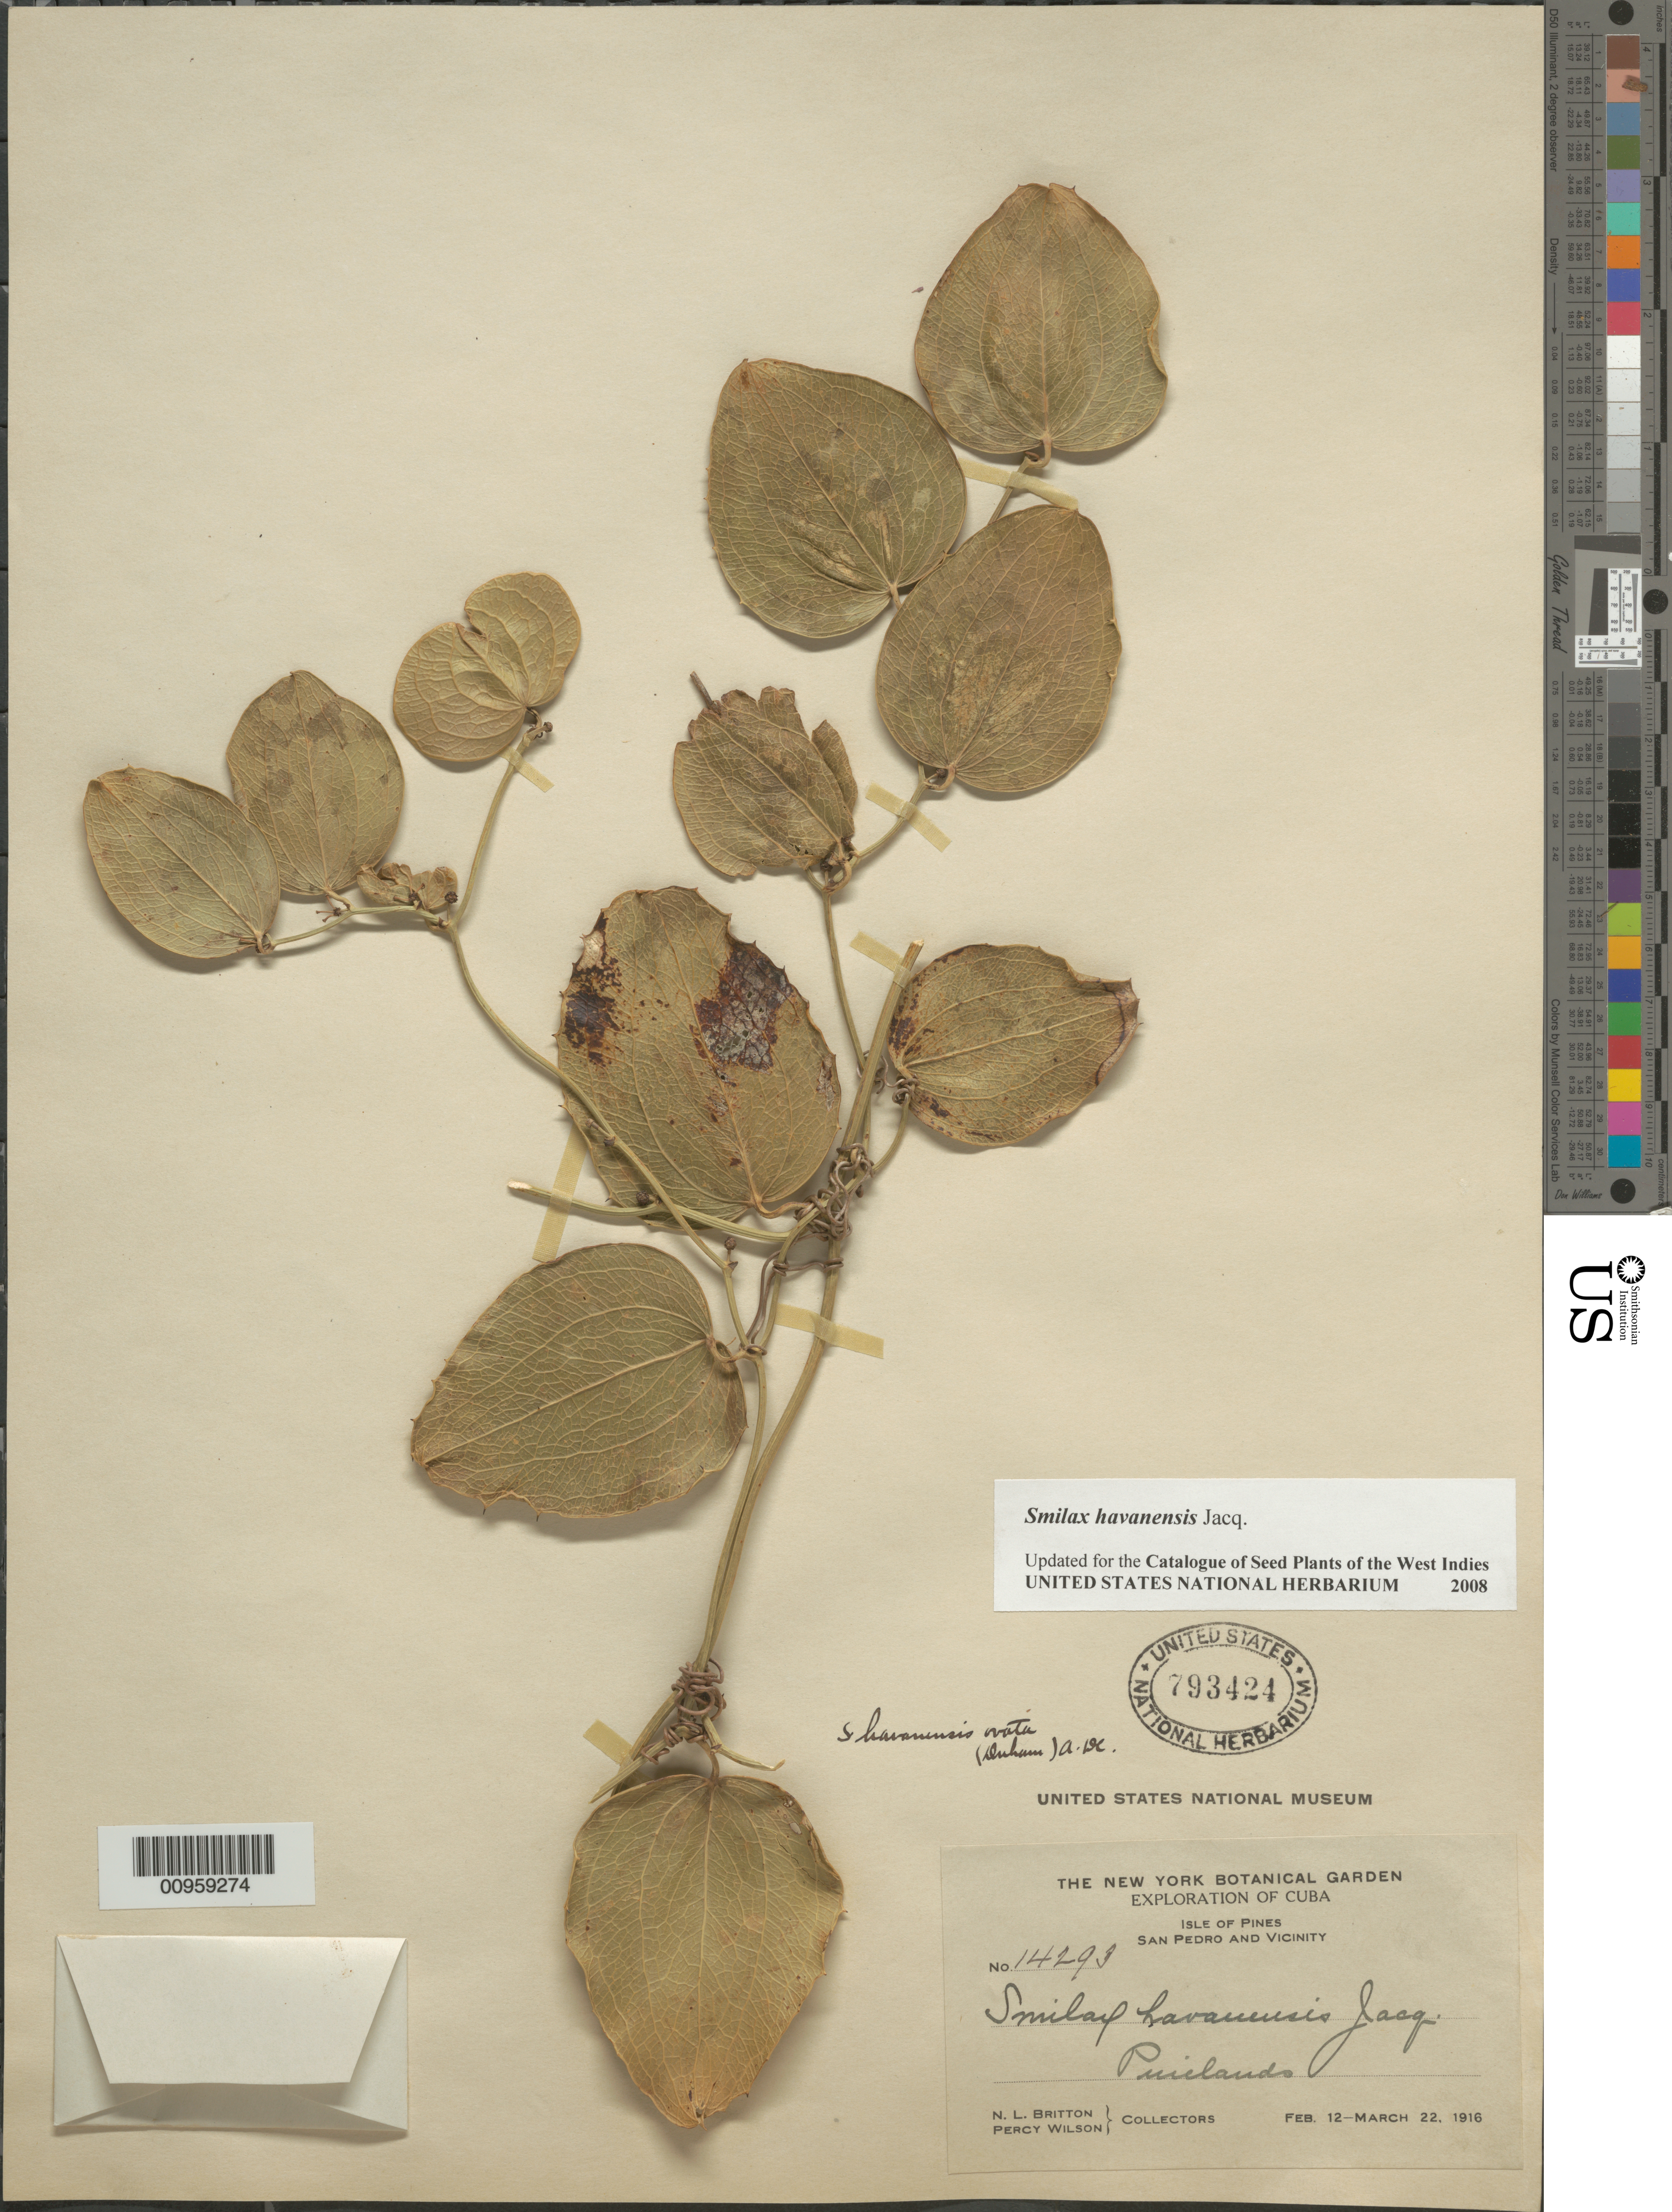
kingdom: Plantae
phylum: Tracheophyta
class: Liliopsida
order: Liliales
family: Smilacaceae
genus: Smilax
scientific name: Smilax havanensis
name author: Jacq.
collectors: N. Britton & P. Wilson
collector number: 14293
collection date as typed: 12 Feb 1916 to 22 Mar 1916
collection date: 1916-02-12/1916-03-22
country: Cuba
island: Isla de la Juventud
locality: San Pedro and vicinity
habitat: Pinelands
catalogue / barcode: US 793424